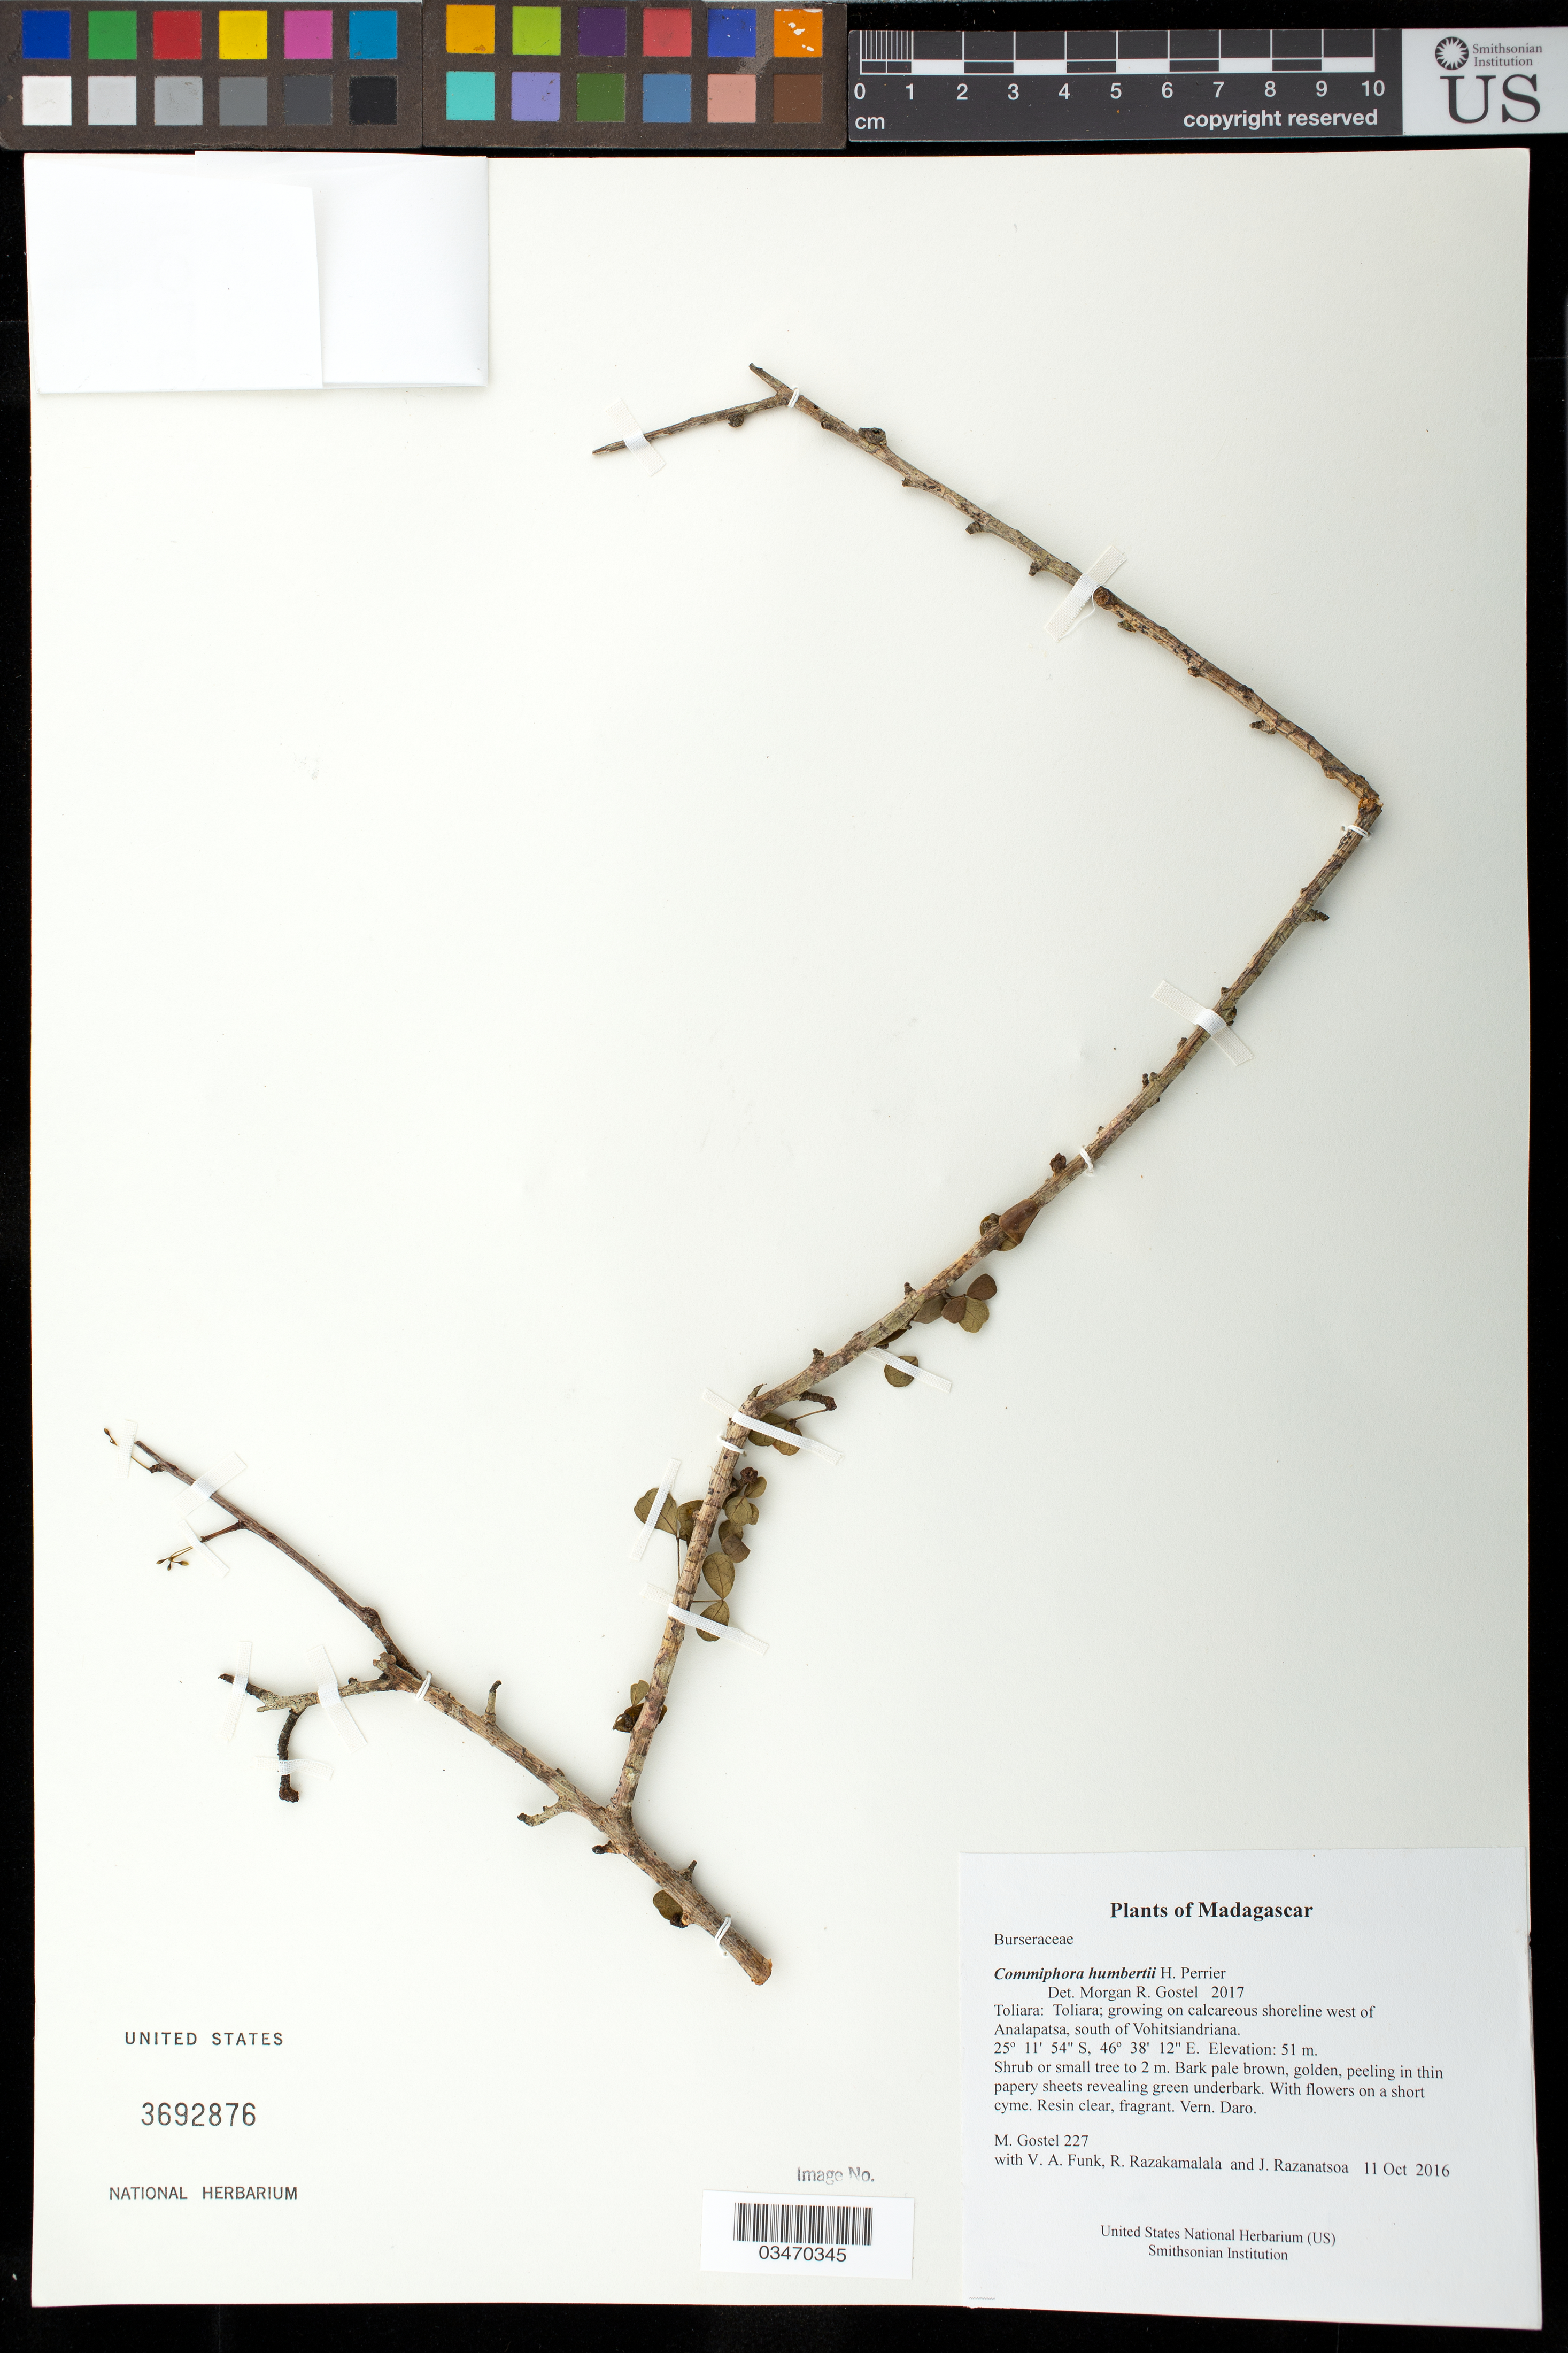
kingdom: Plantae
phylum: Tracheophyta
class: Magnoliopsida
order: Sapindales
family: Burseraceae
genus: Commiphora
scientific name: Commiphora humbertii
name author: H. Perrier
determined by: Gostel, Morgan R., (BRIT), Botanical Research Institute of Texas (UNITED STATES)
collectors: V. Funk, R. Razakamalala & J. Razanatsoa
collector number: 227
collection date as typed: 11 Oct 2016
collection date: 2016-10-11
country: Madagascar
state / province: Anosy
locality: Toliara; growing on calcareous shoreline west of Analapatsa, south of Vohitsiandriana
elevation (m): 51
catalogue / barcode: US 3692876